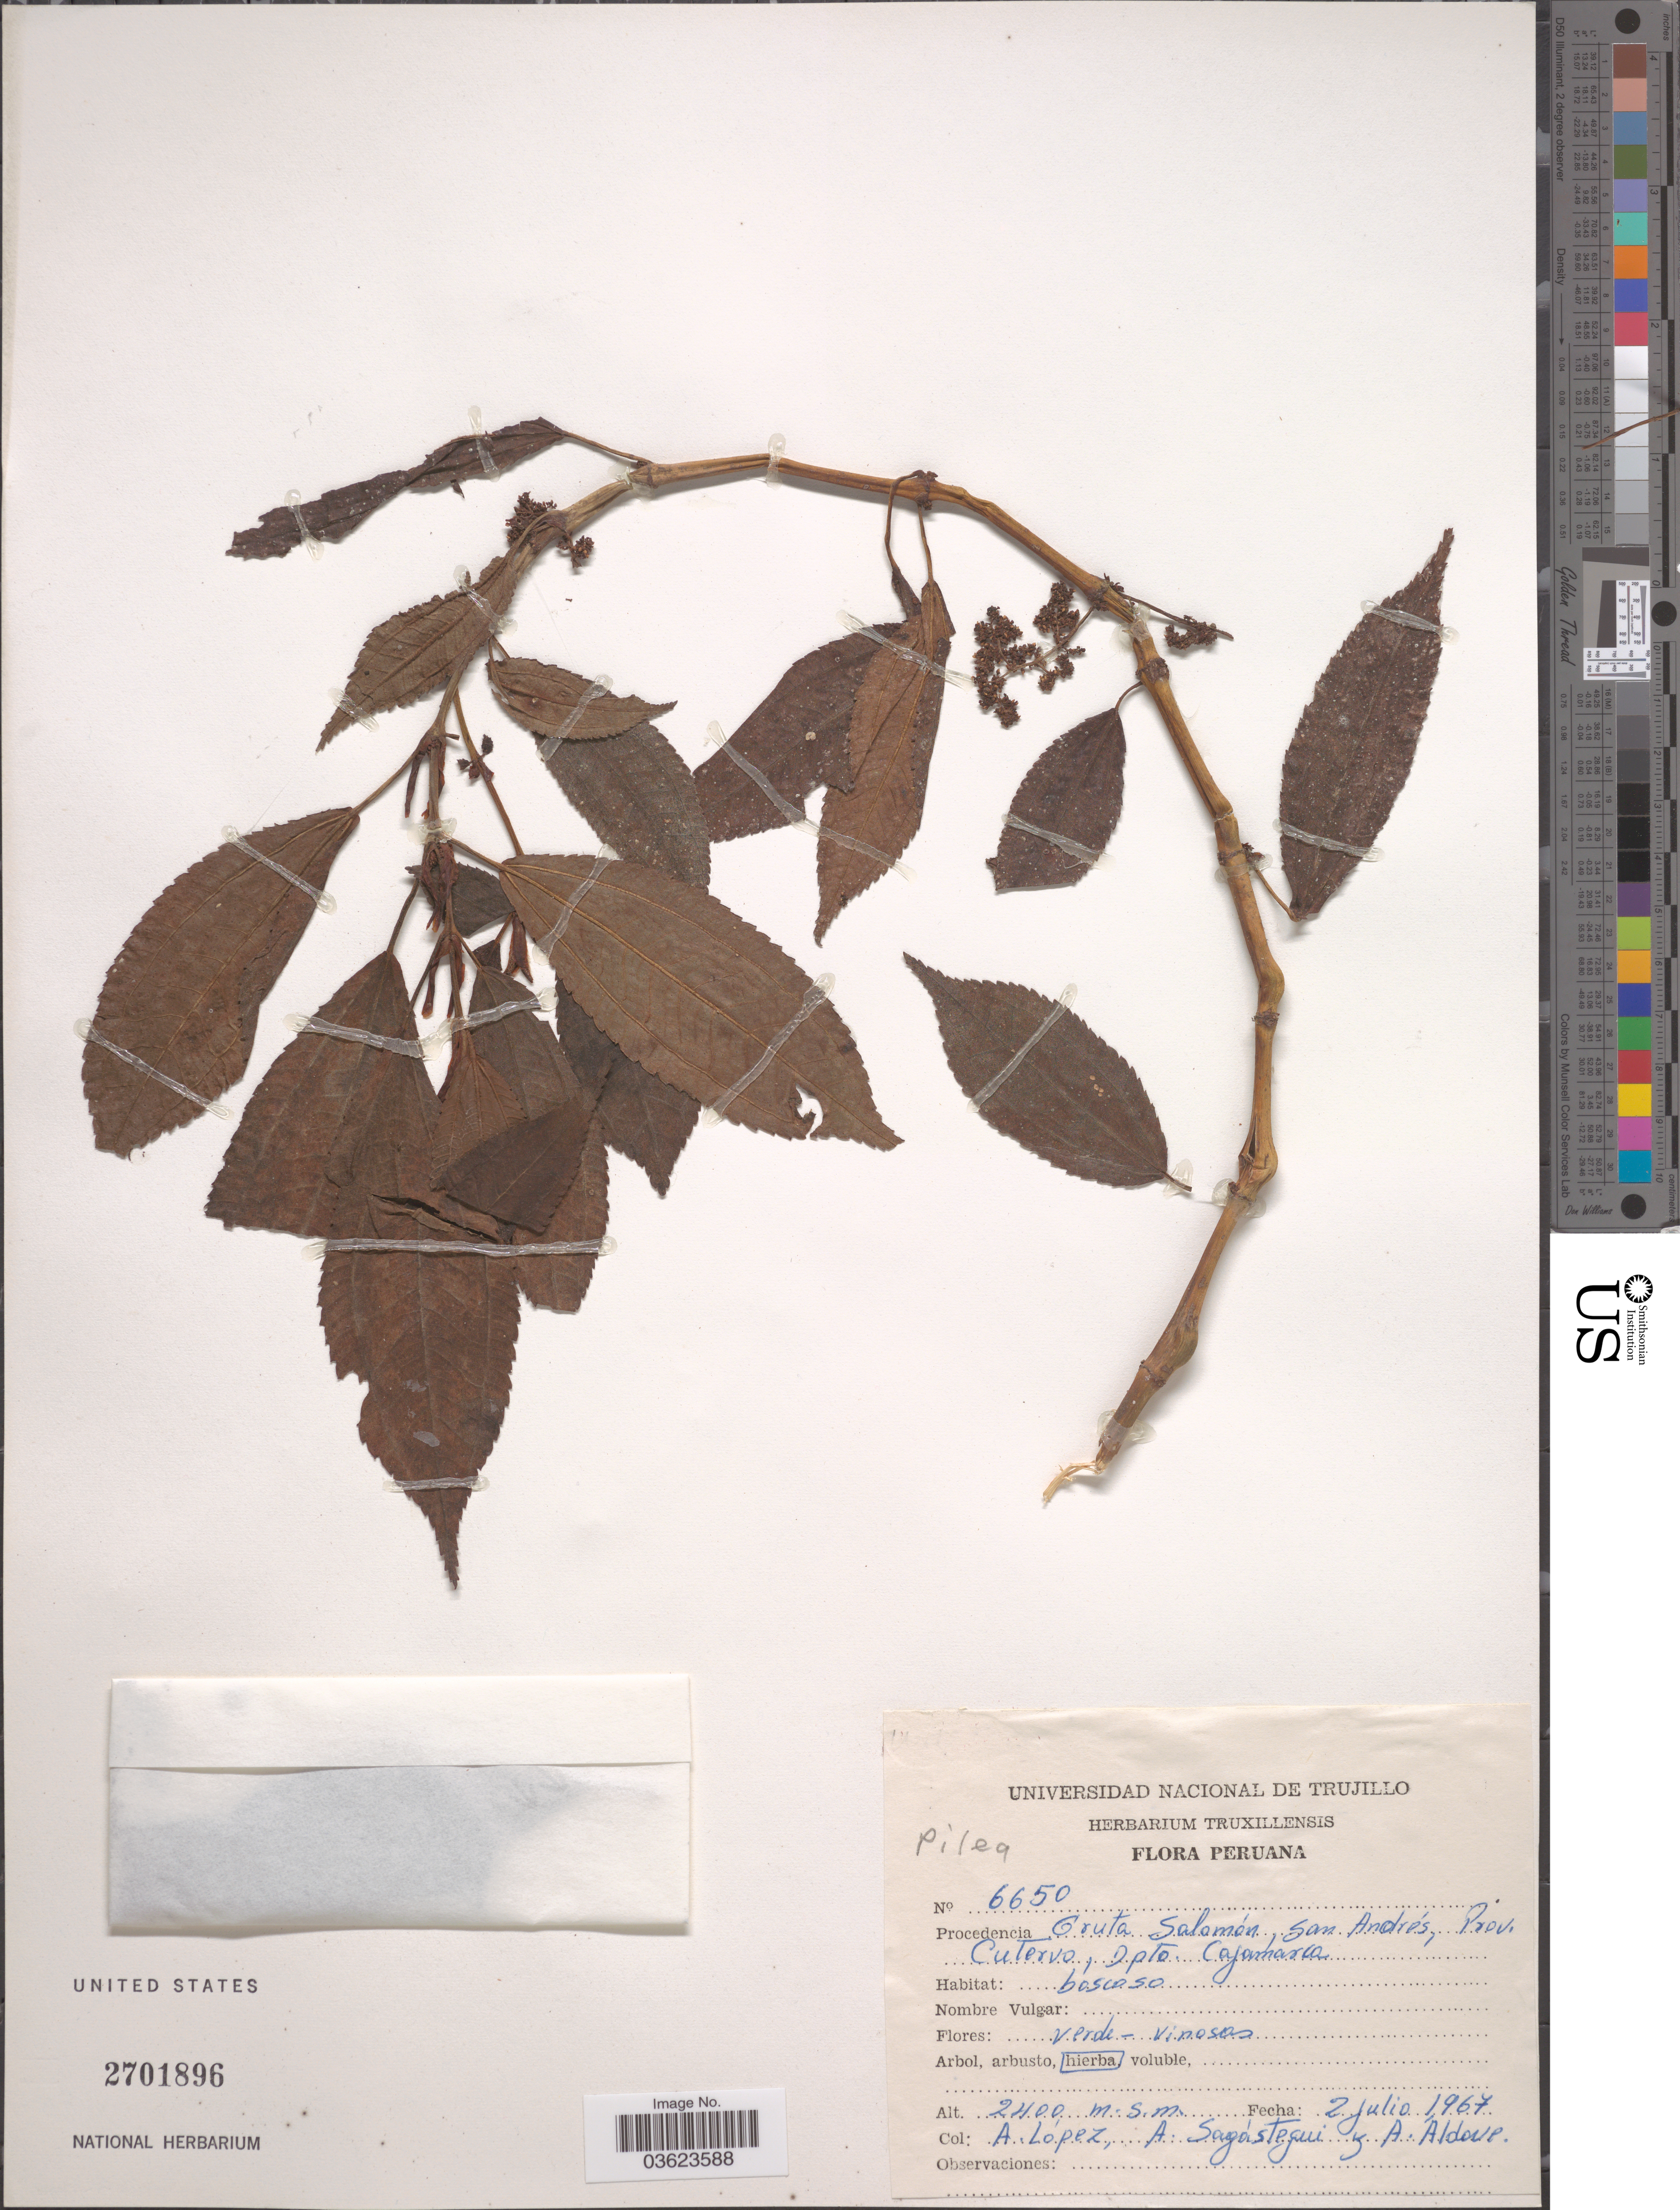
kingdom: Plantae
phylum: Tracheophyta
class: Magnoliopsida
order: Rosales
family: Urticaceae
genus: Pilea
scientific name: Pilea sp.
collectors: A. López, A. Sagastegui & A. Aldoue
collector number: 6650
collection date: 1967-07-02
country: Peru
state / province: Cajamarca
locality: Procedencia Gruta Salomón, San Andrés, Prov. Cutervo, Dpto. Cajamarca.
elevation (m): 2400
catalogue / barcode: US 2701896